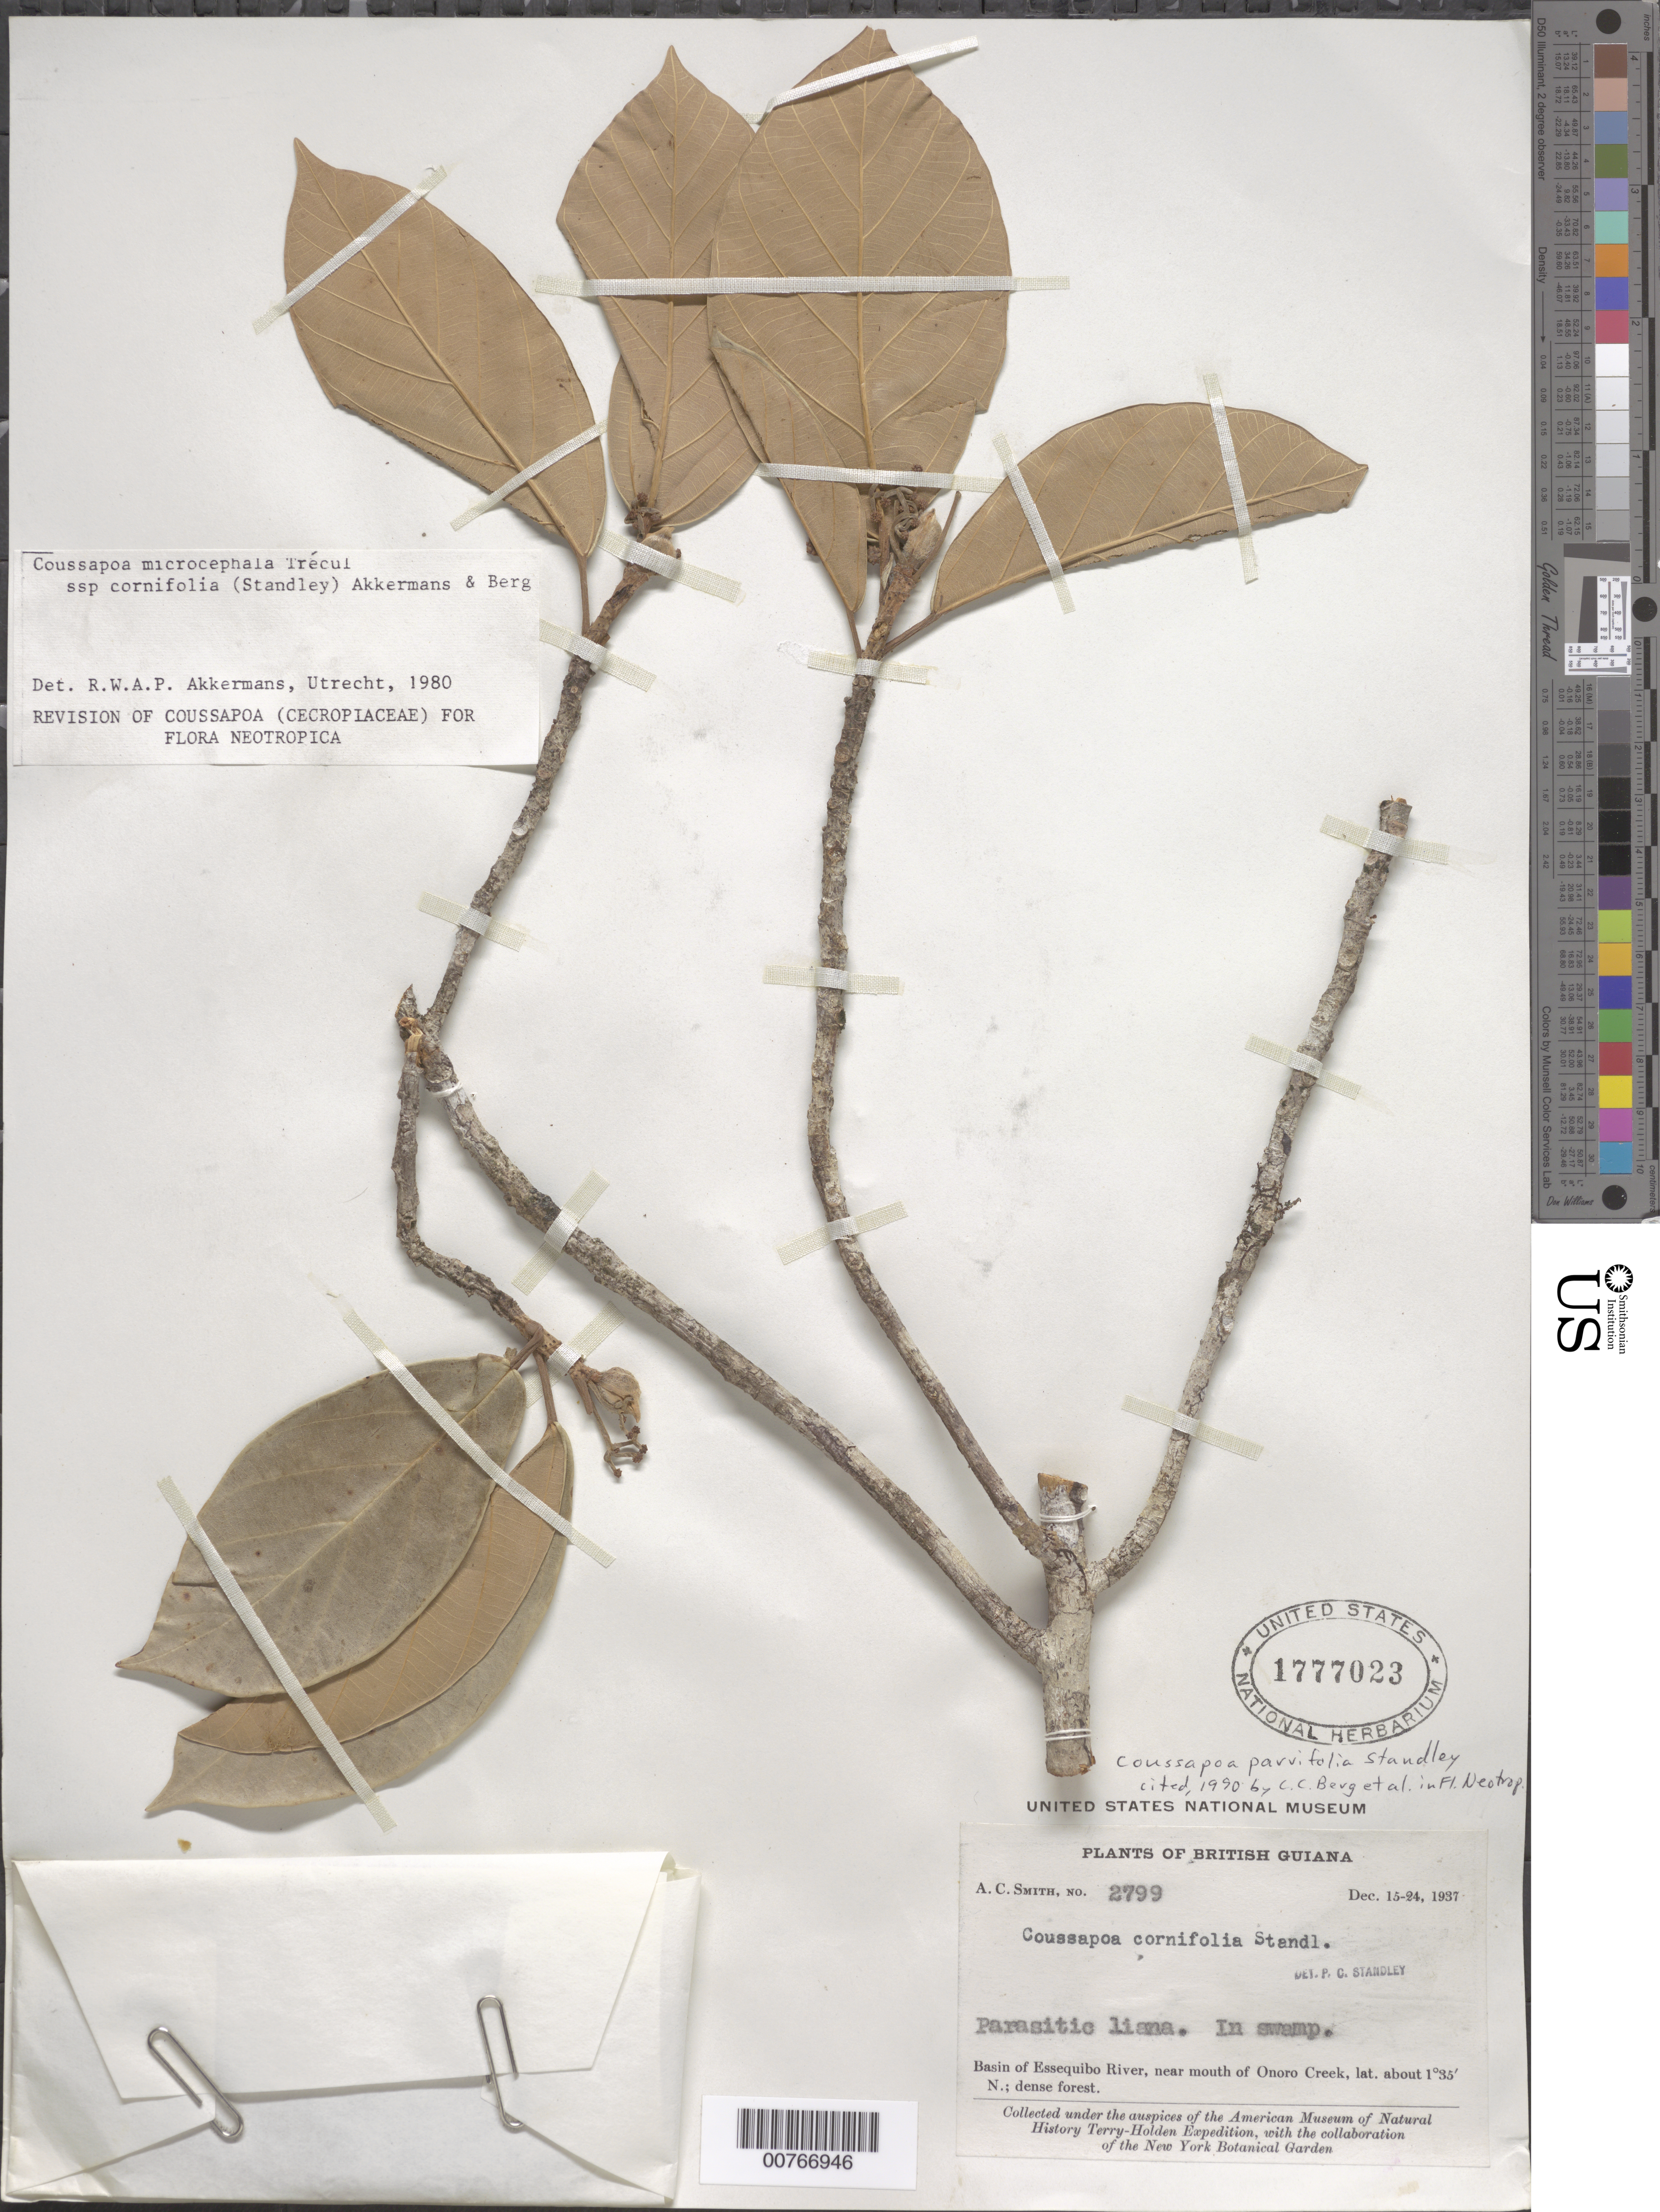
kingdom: Plantae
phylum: Tracheophyta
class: Magnoliopsida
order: Rosales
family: Urticaceae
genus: Coussapoa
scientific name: Coussapoa parvifolia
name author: Standl.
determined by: Berg, C. C.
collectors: A. C. Smith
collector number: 2799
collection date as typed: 15-Dec-37 to 24-Dec-37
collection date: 1937-12-15/1937-12-24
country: Guyana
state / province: U. Takutu-U. Essequibo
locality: Onoro Creek (near mouth), Essequibo River basin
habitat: Dense forest, in swamp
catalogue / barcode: US 1777023